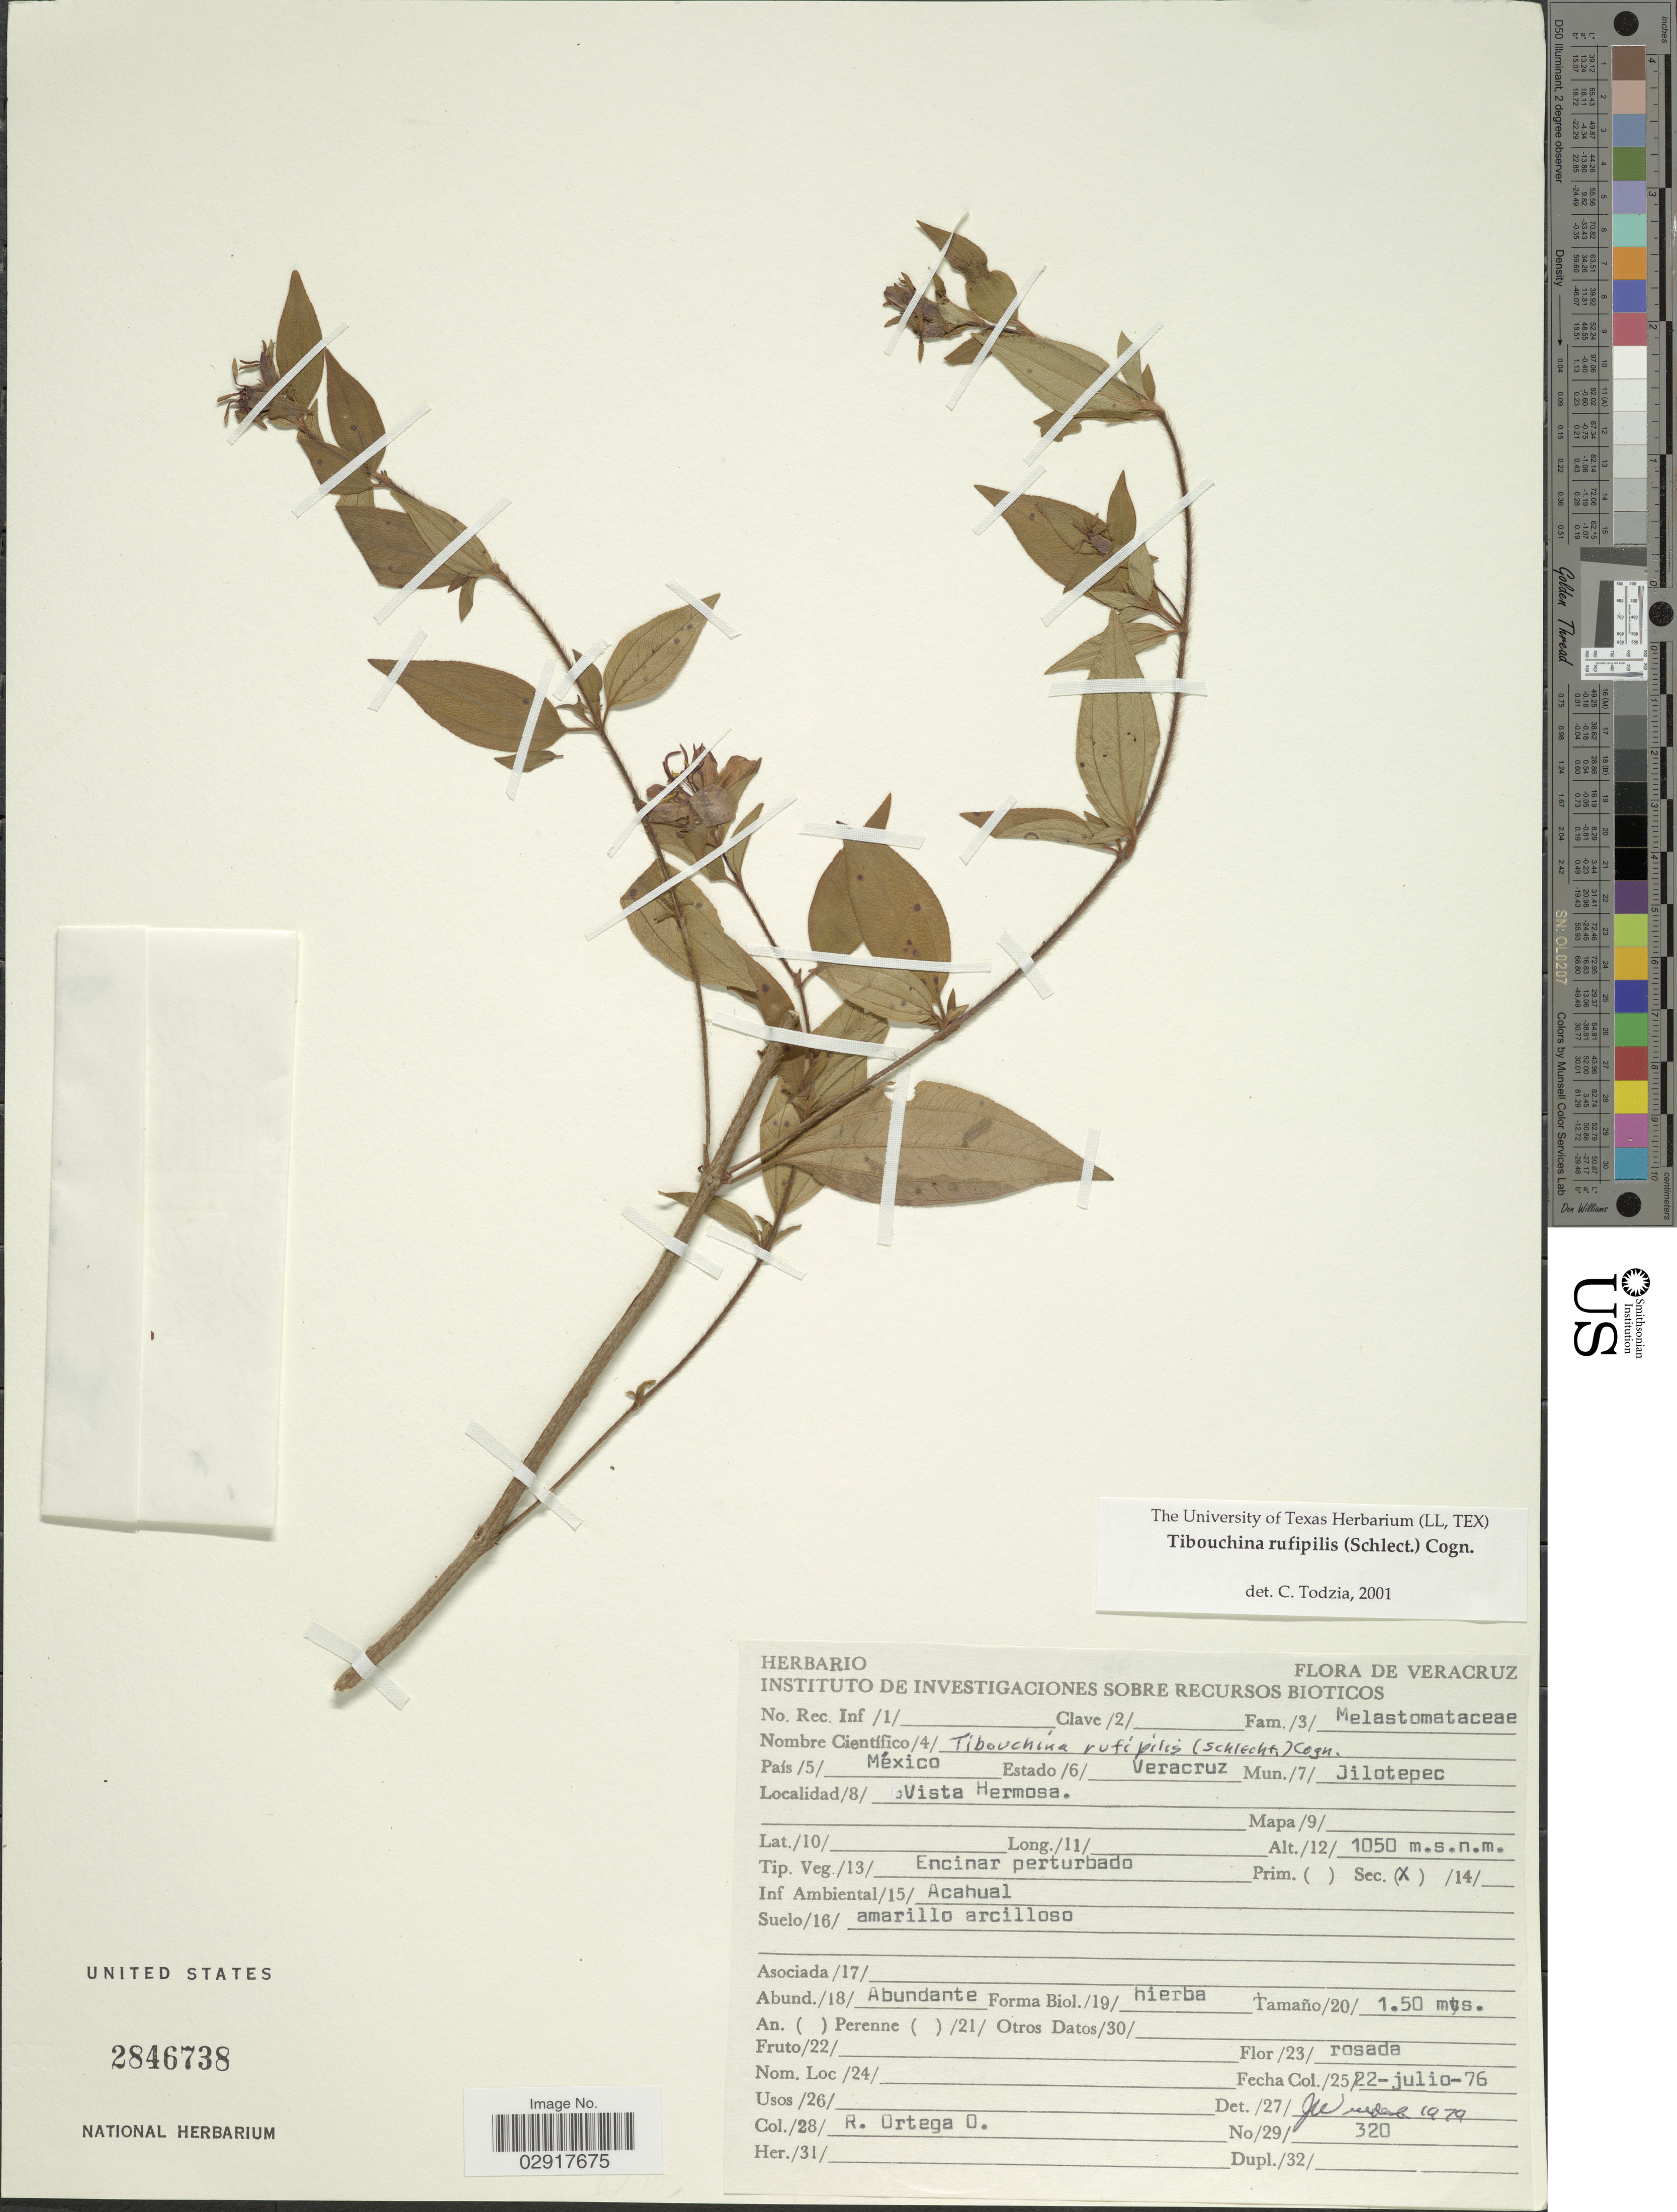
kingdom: Plantae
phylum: Tracheophyta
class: Magnoliopsida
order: Myrtales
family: Melastomataceae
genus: Chaetogastra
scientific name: Chaetogastra rufipilis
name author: (Schltdl.) Walp.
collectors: R. V. Ortega O.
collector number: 320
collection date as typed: Transcribed d/m/y: 22/7/76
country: Mexico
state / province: Veracruz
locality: Veracruz. Estado Veracruz. Mun. Jilotepec. Vista Hermosa.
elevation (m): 1050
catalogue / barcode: US 2846738